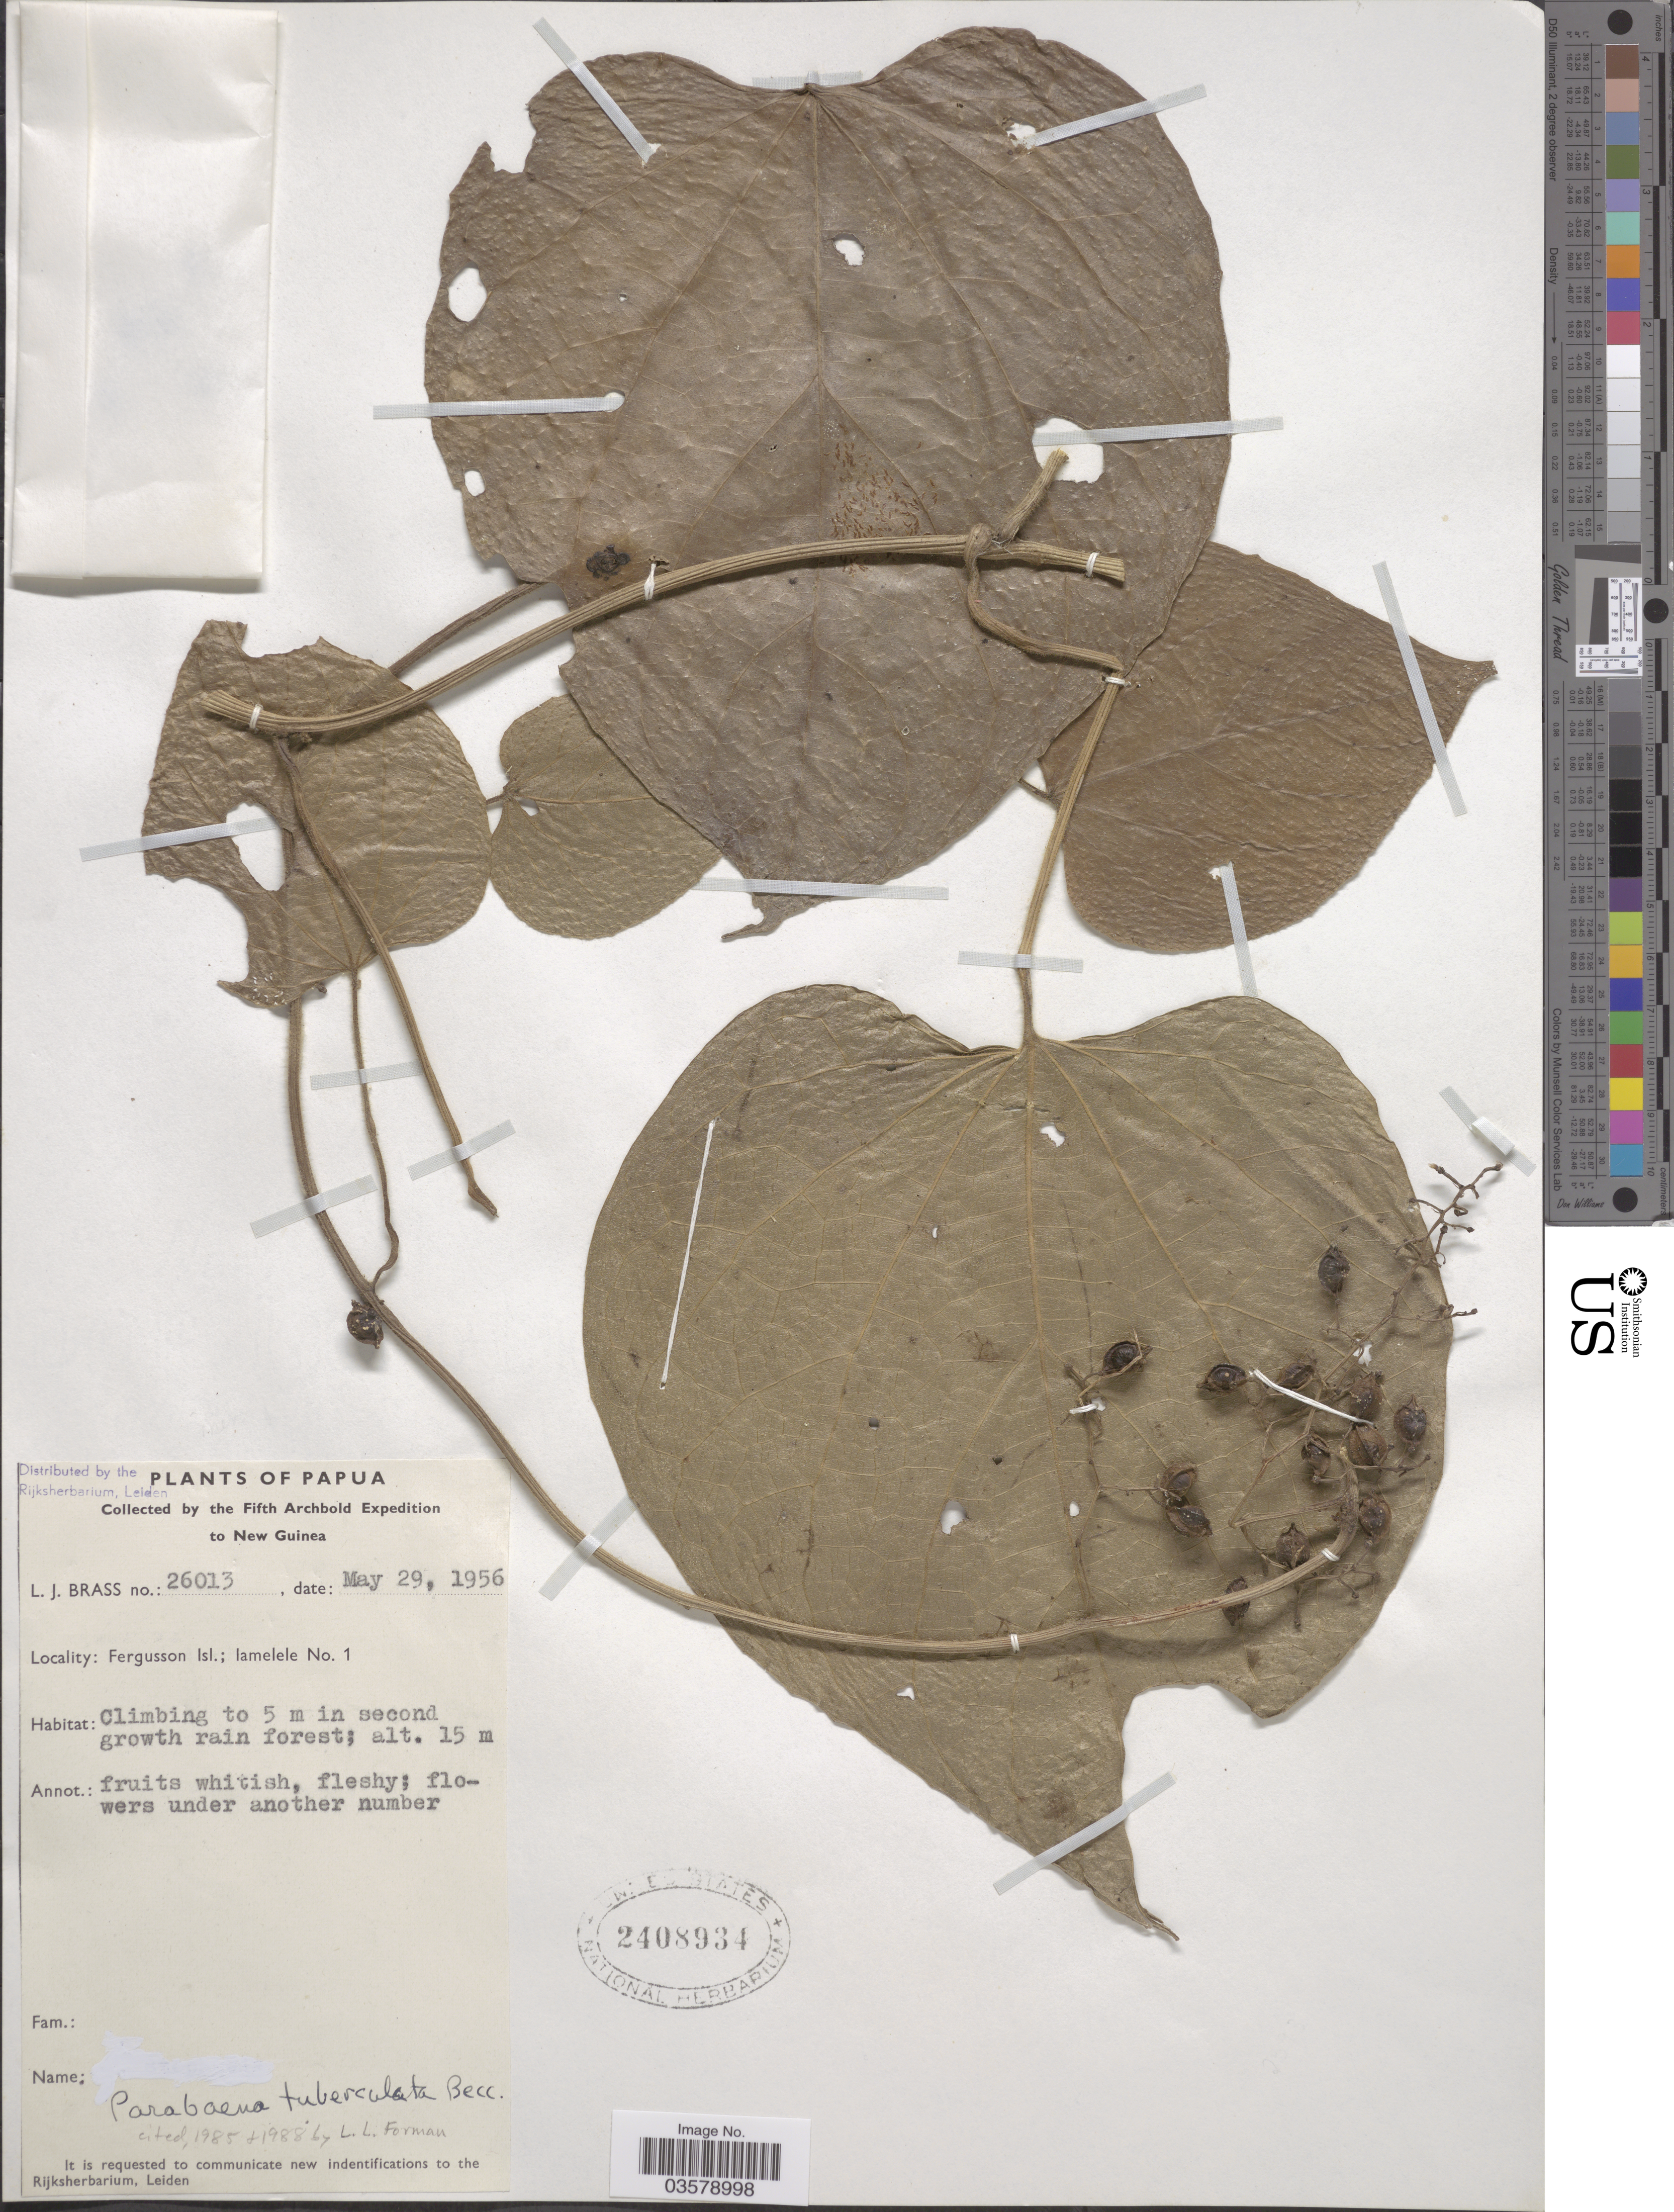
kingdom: Plantae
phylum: Tracheophyta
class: Magnoliopsida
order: Ranunculales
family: Menispermaceae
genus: Parabaena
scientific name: Parabaena tuberculata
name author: Becc.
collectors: L. J. Brass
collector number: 26013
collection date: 1956-03-29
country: Papua New Guinea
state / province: Milne Bay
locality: Papua. New Guinea. Fergusson Isl.; lamelele No. 1.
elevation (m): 15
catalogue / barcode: US 2408934